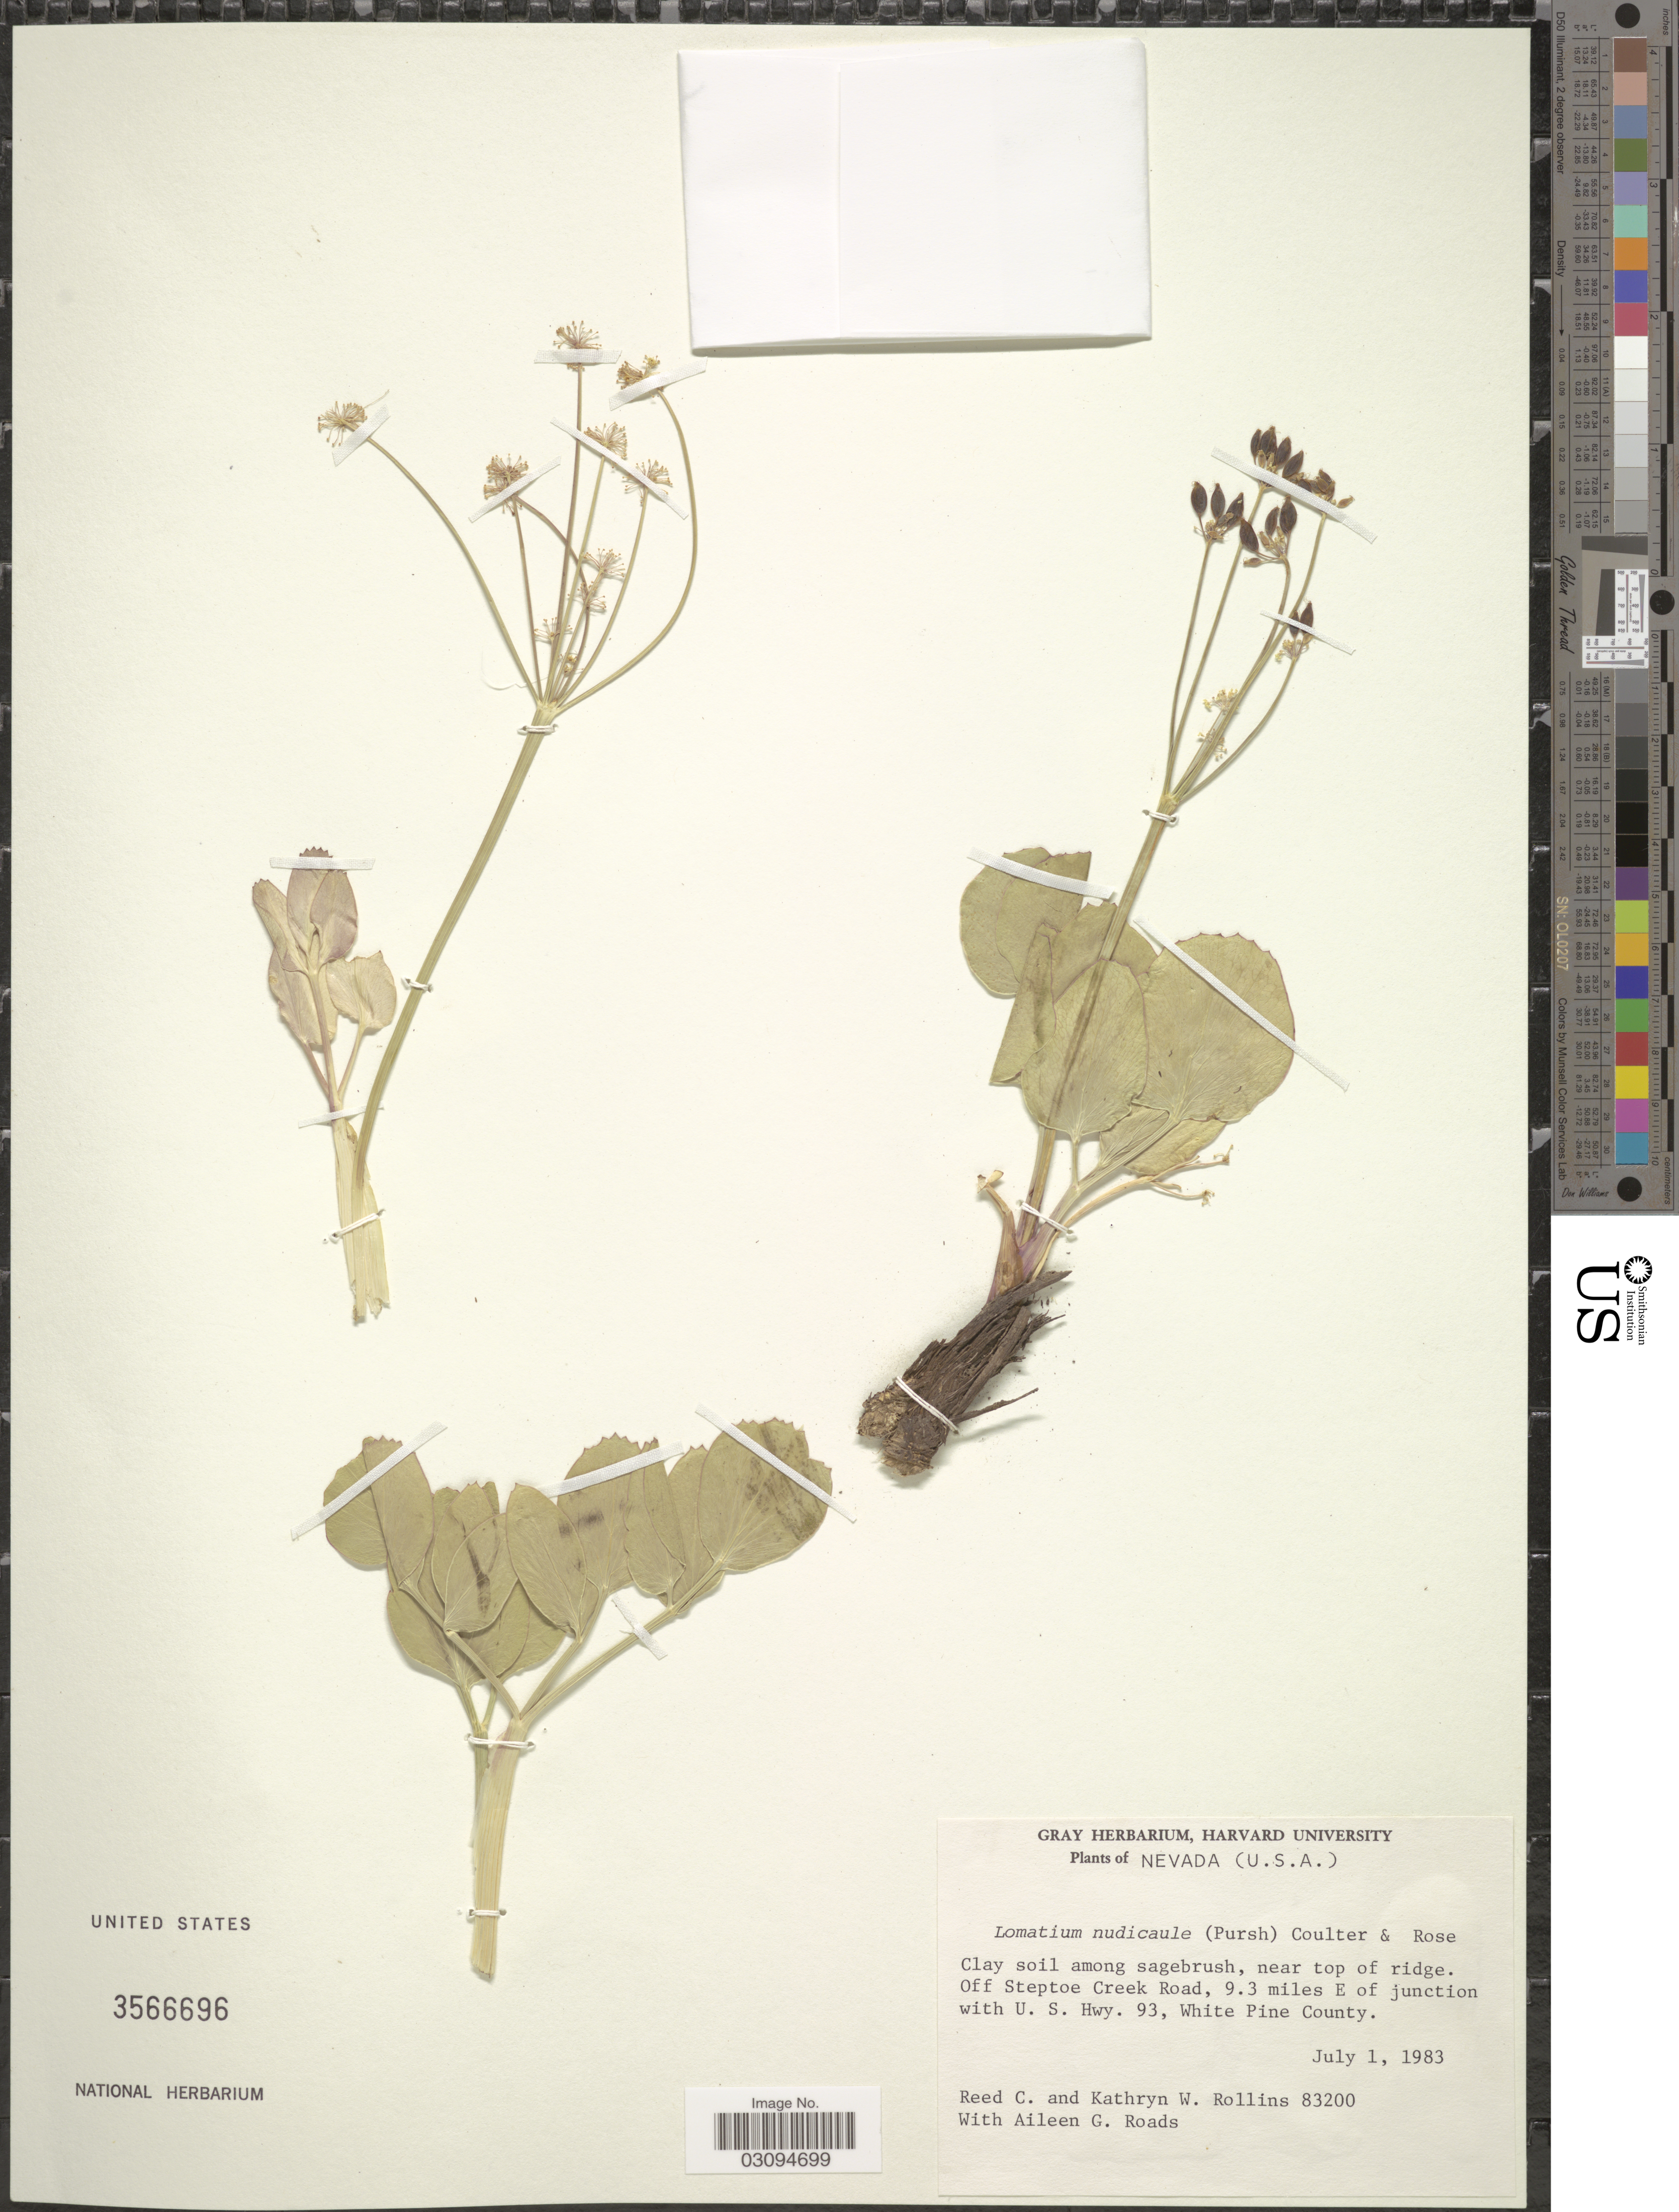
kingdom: Plantae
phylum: Tracheophyta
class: Magnoliopsida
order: Apiales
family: Apiaceae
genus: Lomatium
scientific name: Lomatium nudicaule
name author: (Pursh) J.M. Coult. & Rose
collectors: R. C. Rollins, K. W. Rollins & A. Roads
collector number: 83200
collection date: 1983-07-01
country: United States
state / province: Nevada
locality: Near top of ridge. Off Steptoe Creek Road, 9.3 miles E of junction with U,S, Highway. 93, White Pine County.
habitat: clay soil among sagebrush, near top of ridge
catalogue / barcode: US 3566696